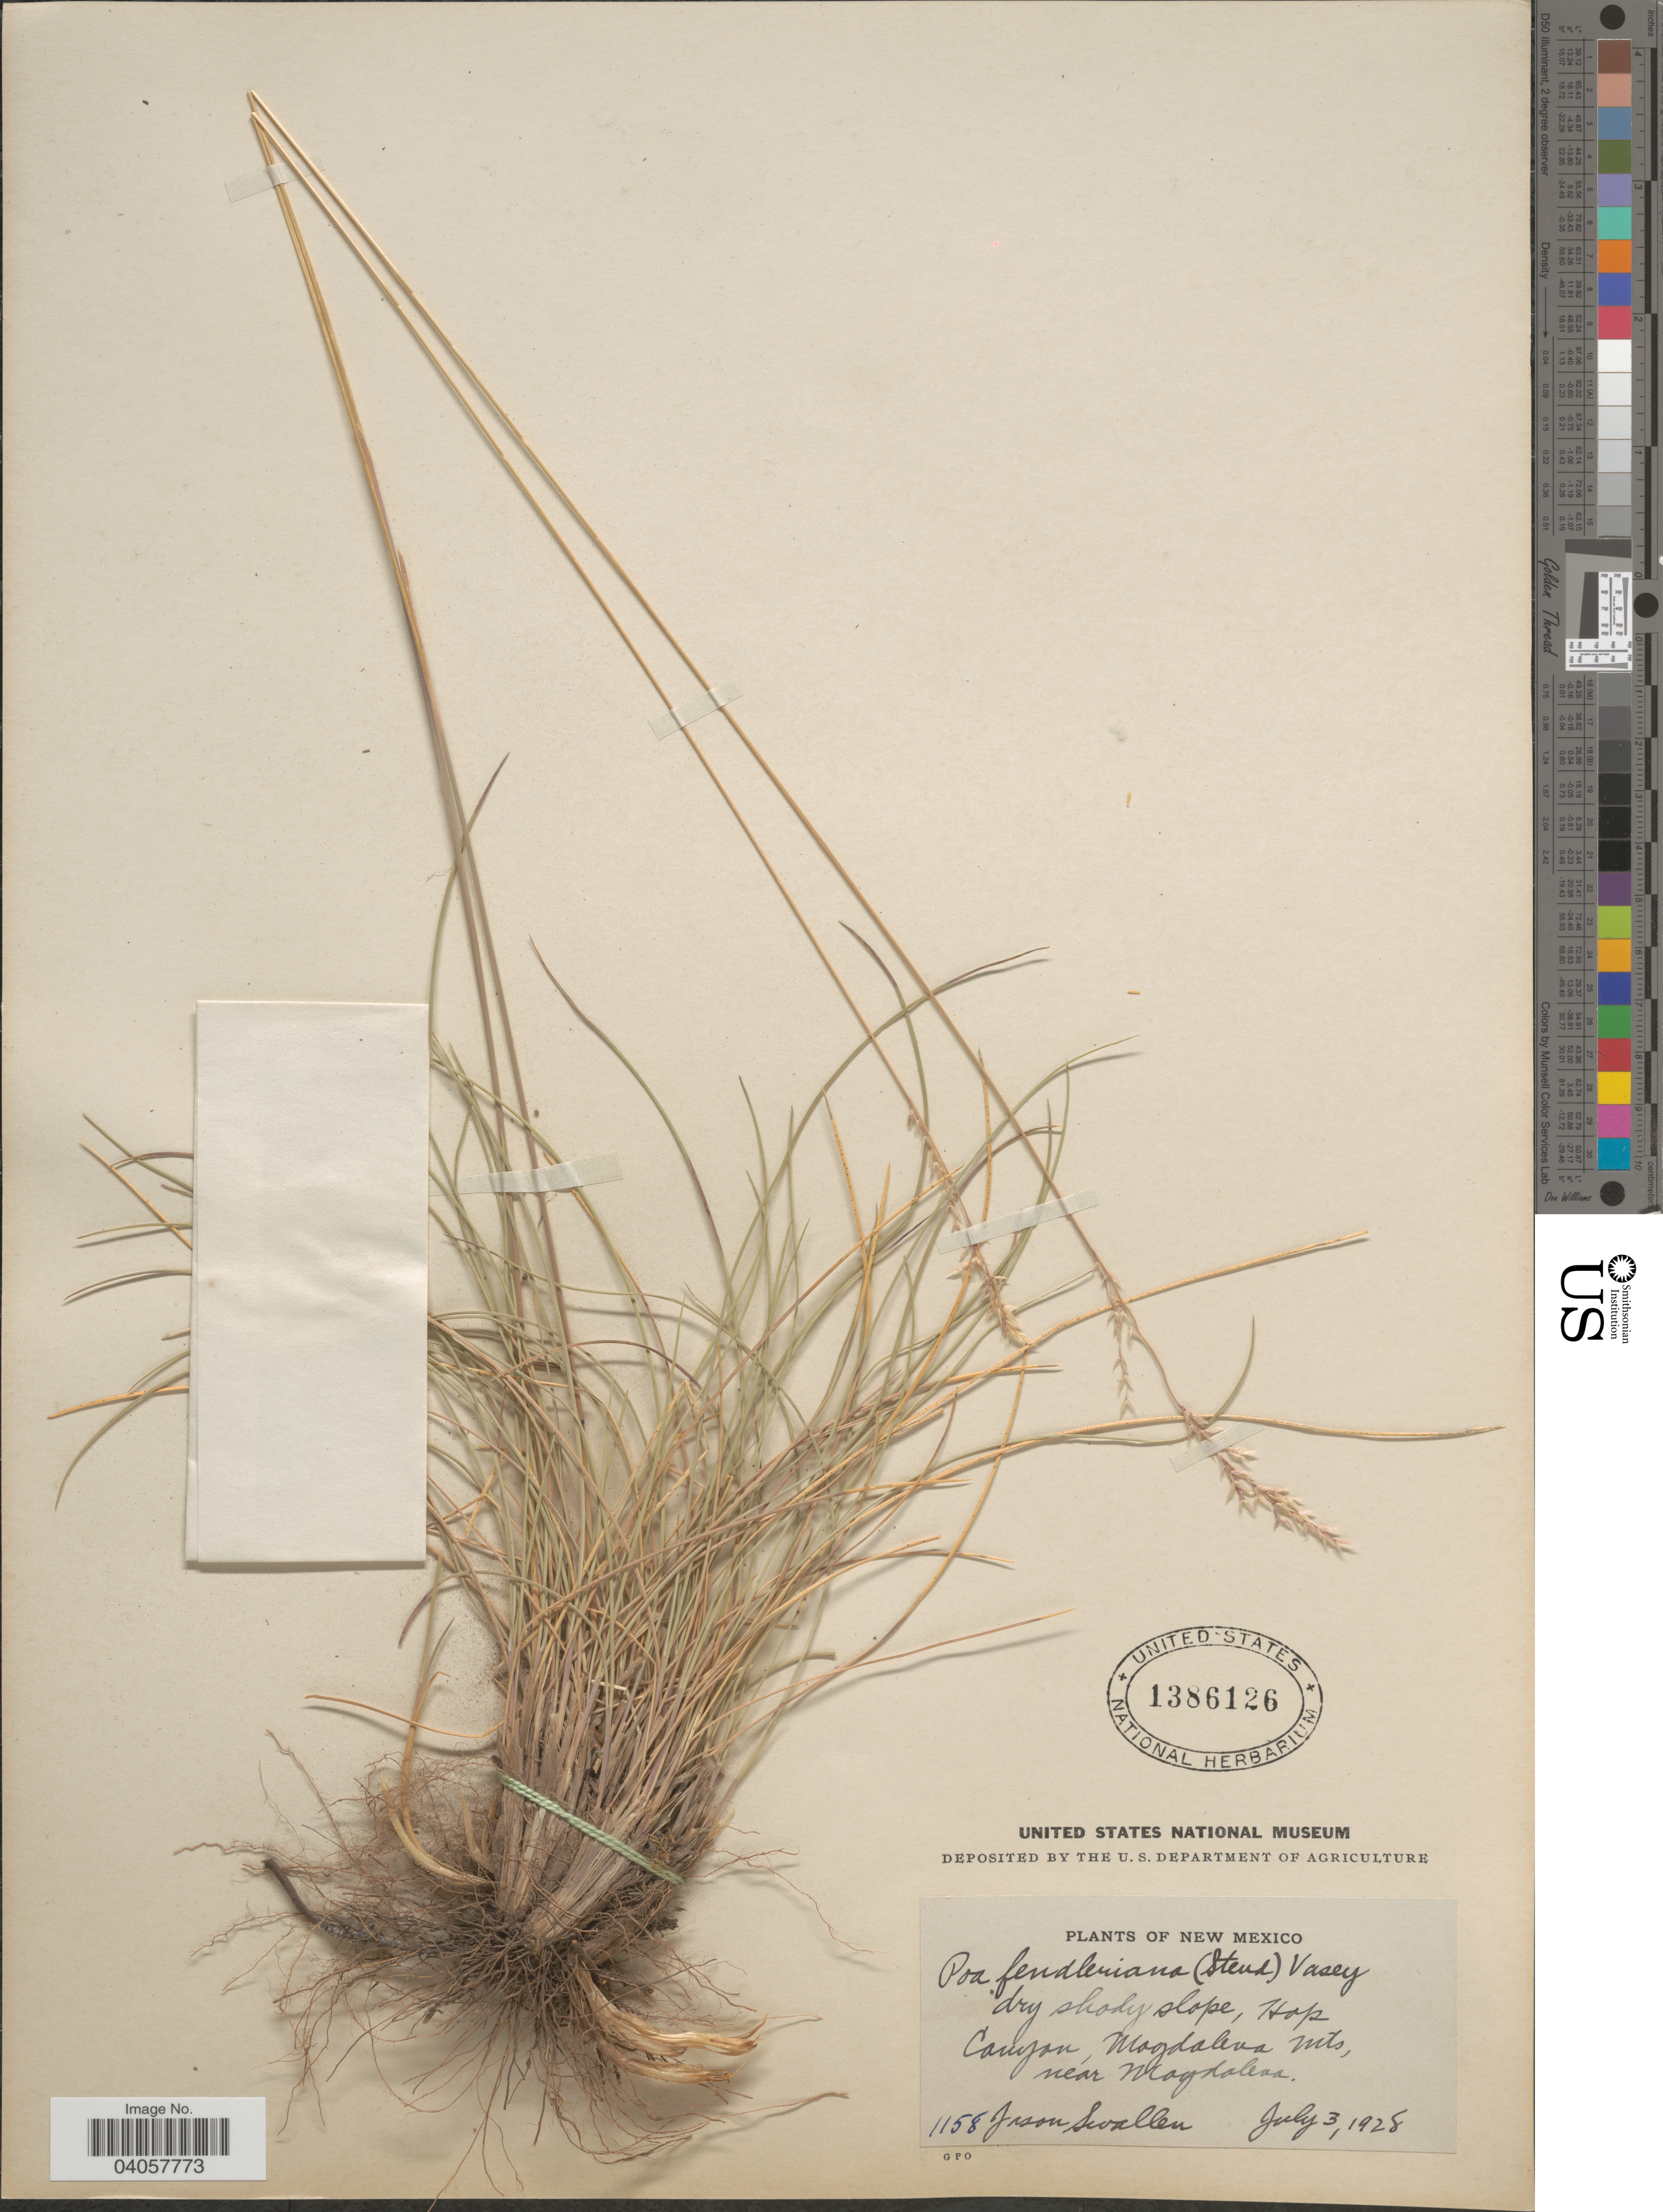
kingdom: Plantae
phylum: Tracheophyta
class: Liliopsida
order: Poales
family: Poaceae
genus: Poa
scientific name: Poa fendleriana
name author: (Steud.) Vasey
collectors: J. R. Swallen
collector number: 1158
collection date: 1928-07-03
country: United States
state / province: New Mexico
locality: Shady slope, Hop Canyon, Magdalena Mts, near Magdalena.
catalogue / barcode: US 1386126